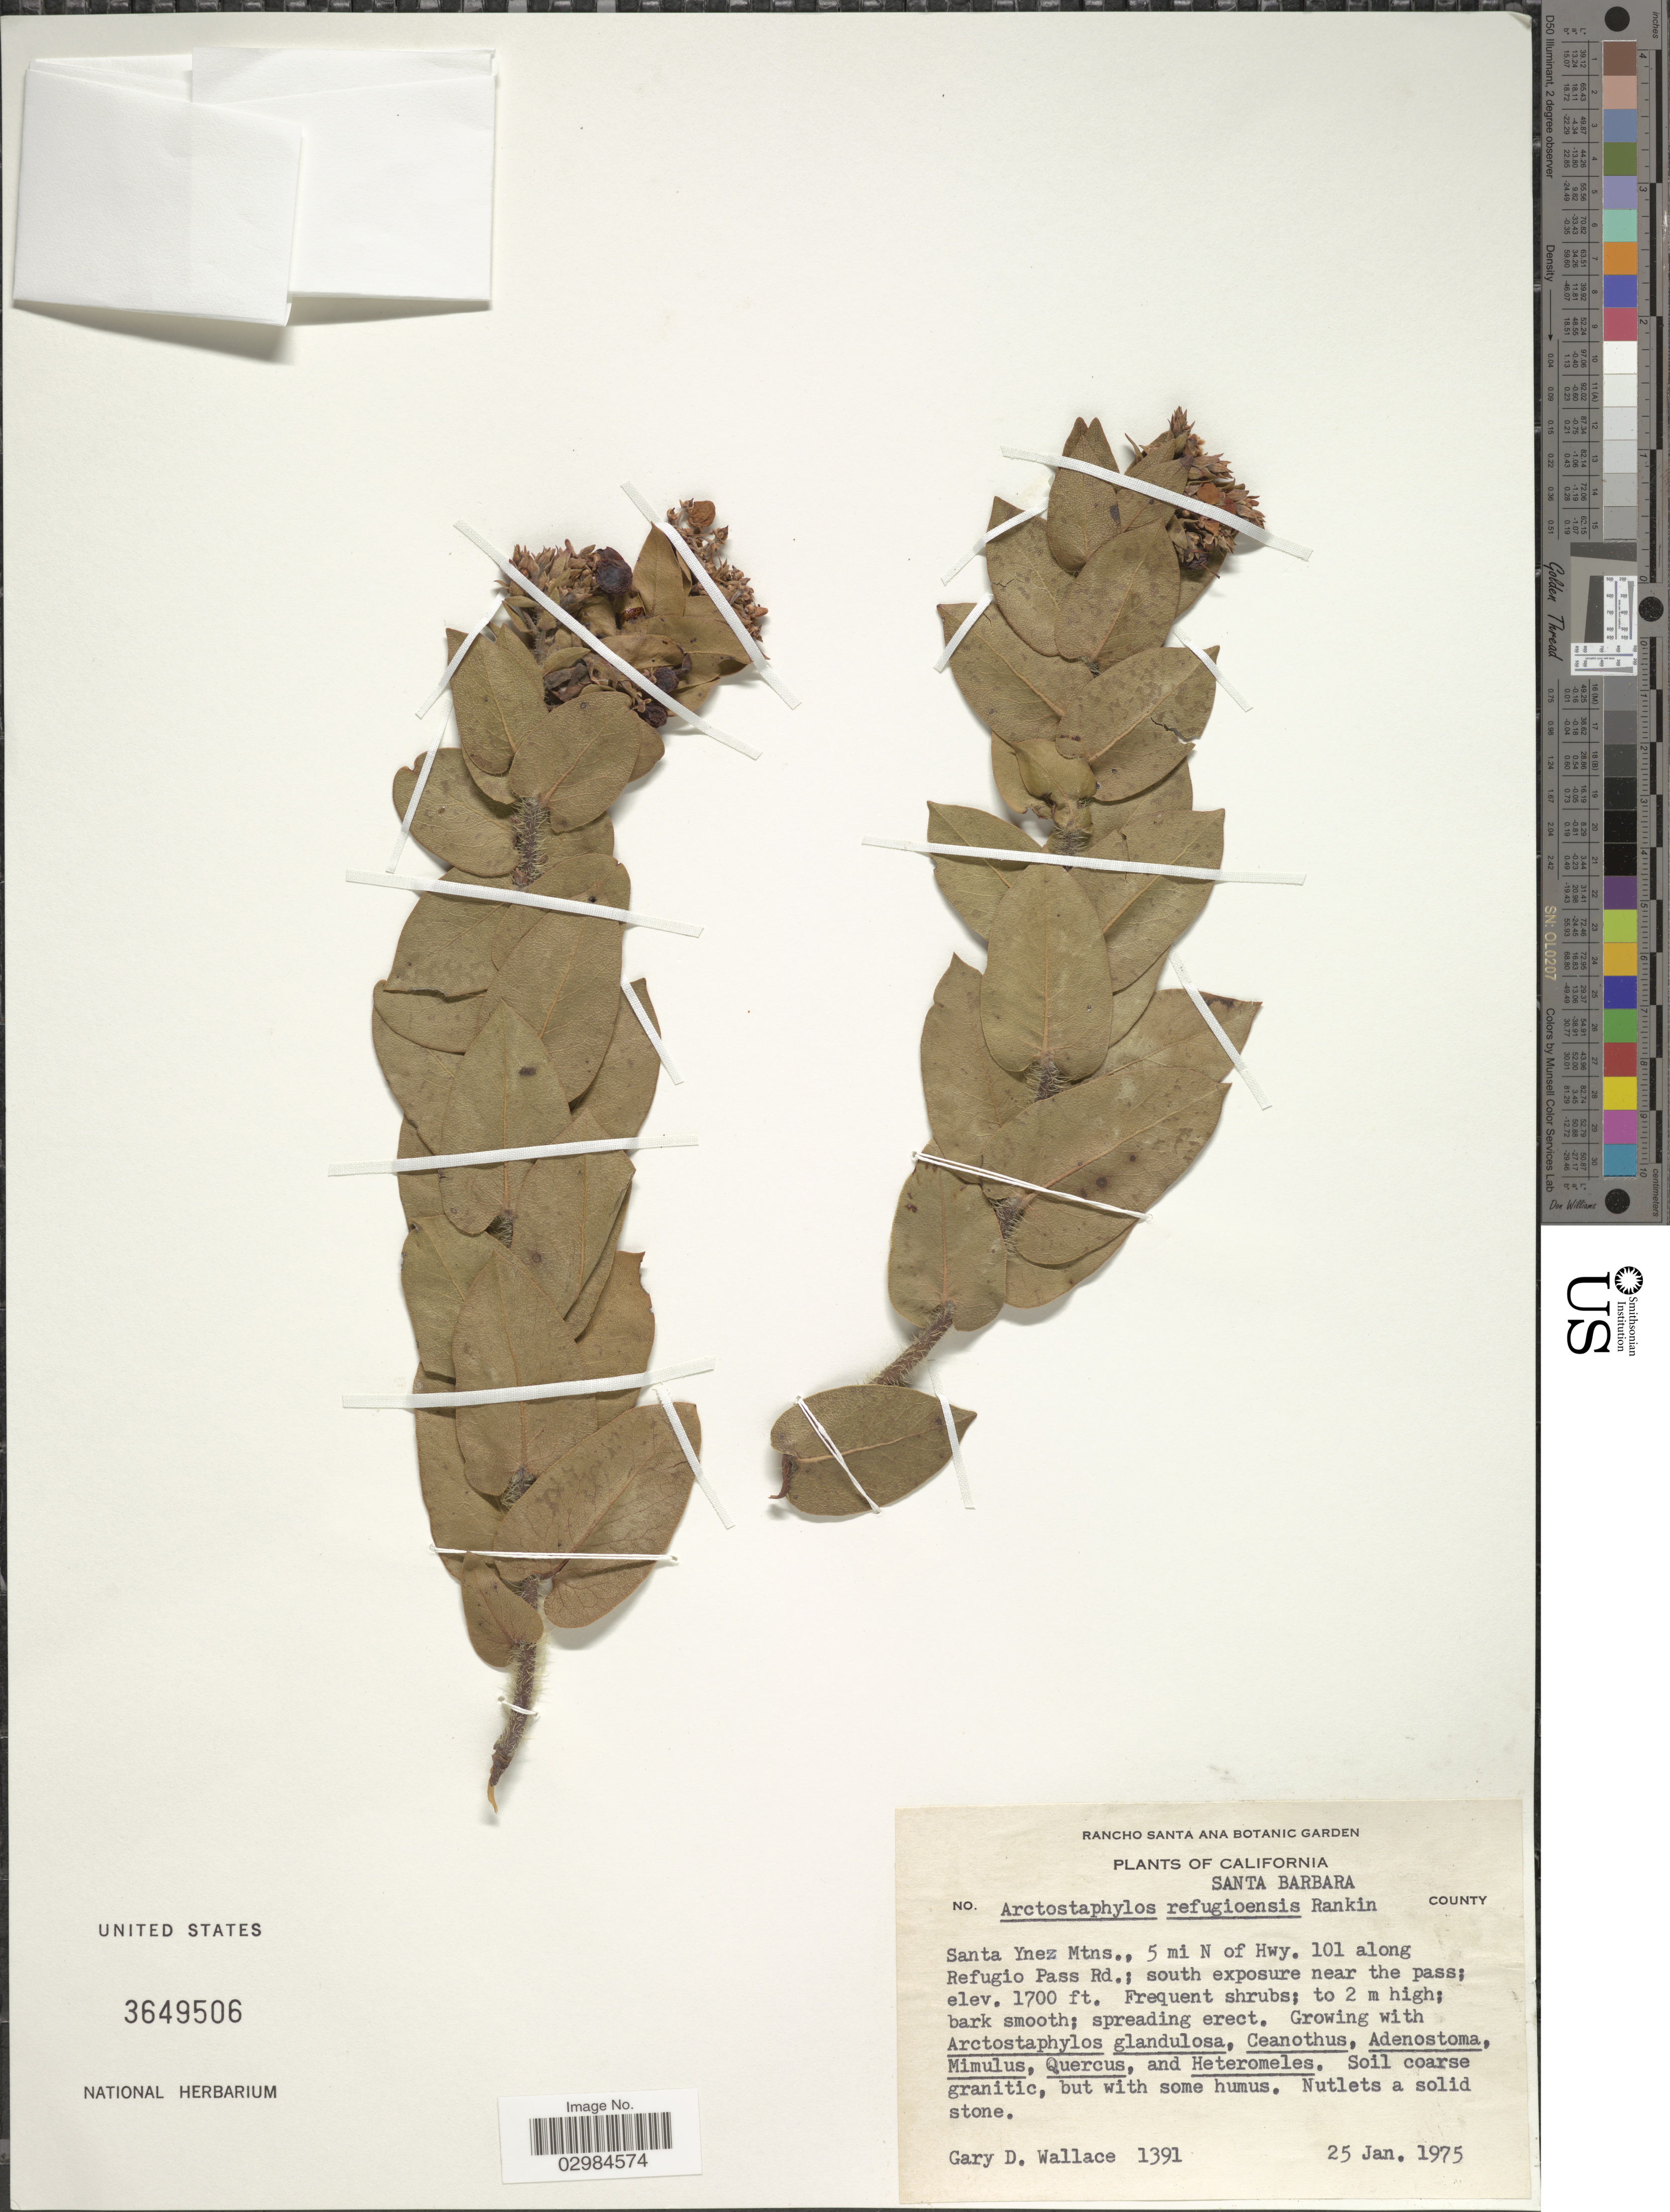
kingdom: Plantae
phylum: Tracheophyta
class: Magnoliopsida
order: Ericales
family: Ericaceae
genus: Arctostaphylos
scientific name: Arctostaphylos refugioensis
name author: Gankin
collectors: G. D. Wallace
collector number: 1391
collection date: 1975-01-25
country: United States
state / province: California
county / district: Santa Barbara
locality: Santa Barbara County. Santa Ynez Mtns., 5 mi N of Hwy. 101 along Refugio Pass Rd.; south exposure near the pass.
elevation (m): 518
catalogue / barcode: US 3649506